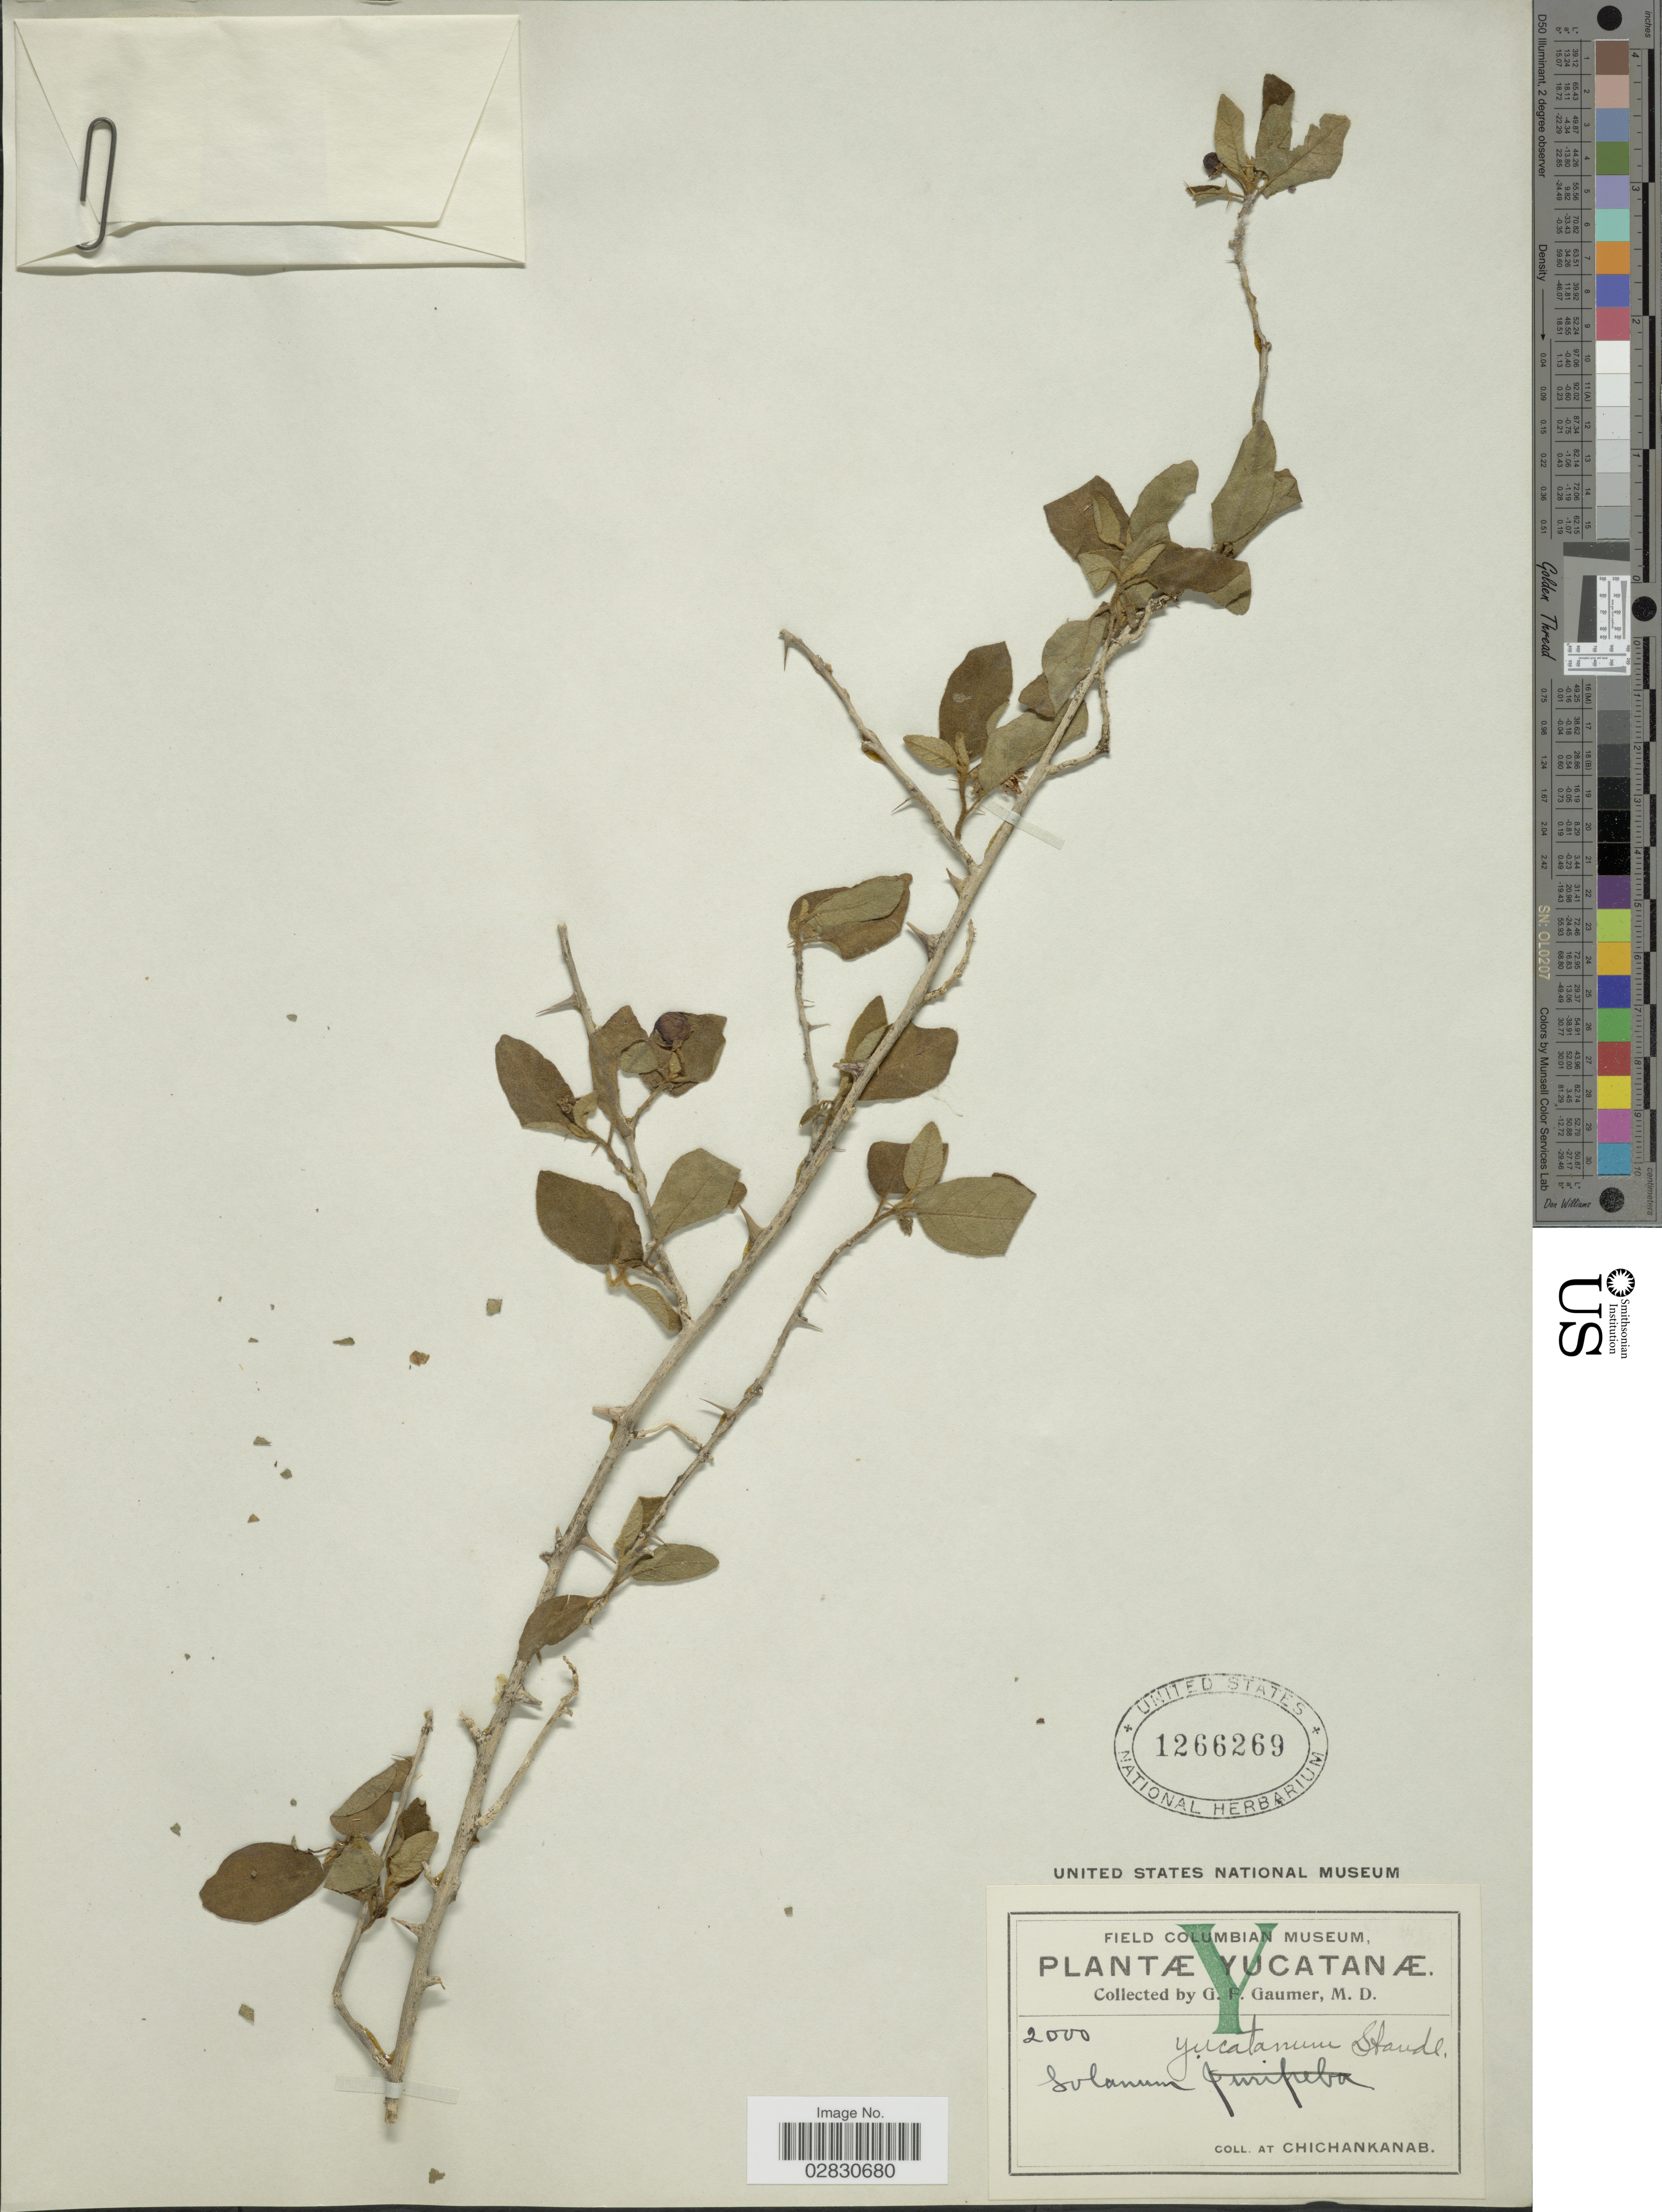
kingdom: Plantae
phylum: Tracheophyta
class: Magnoliopsida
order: Solanales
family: Solanaceae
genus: Solanum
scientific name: Solanum yucatanum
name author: Standl.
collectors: G. F. Gaumer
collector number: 2000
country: Mexico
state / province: Yucatán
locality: At Chichankanab.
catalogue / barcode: US 1266269